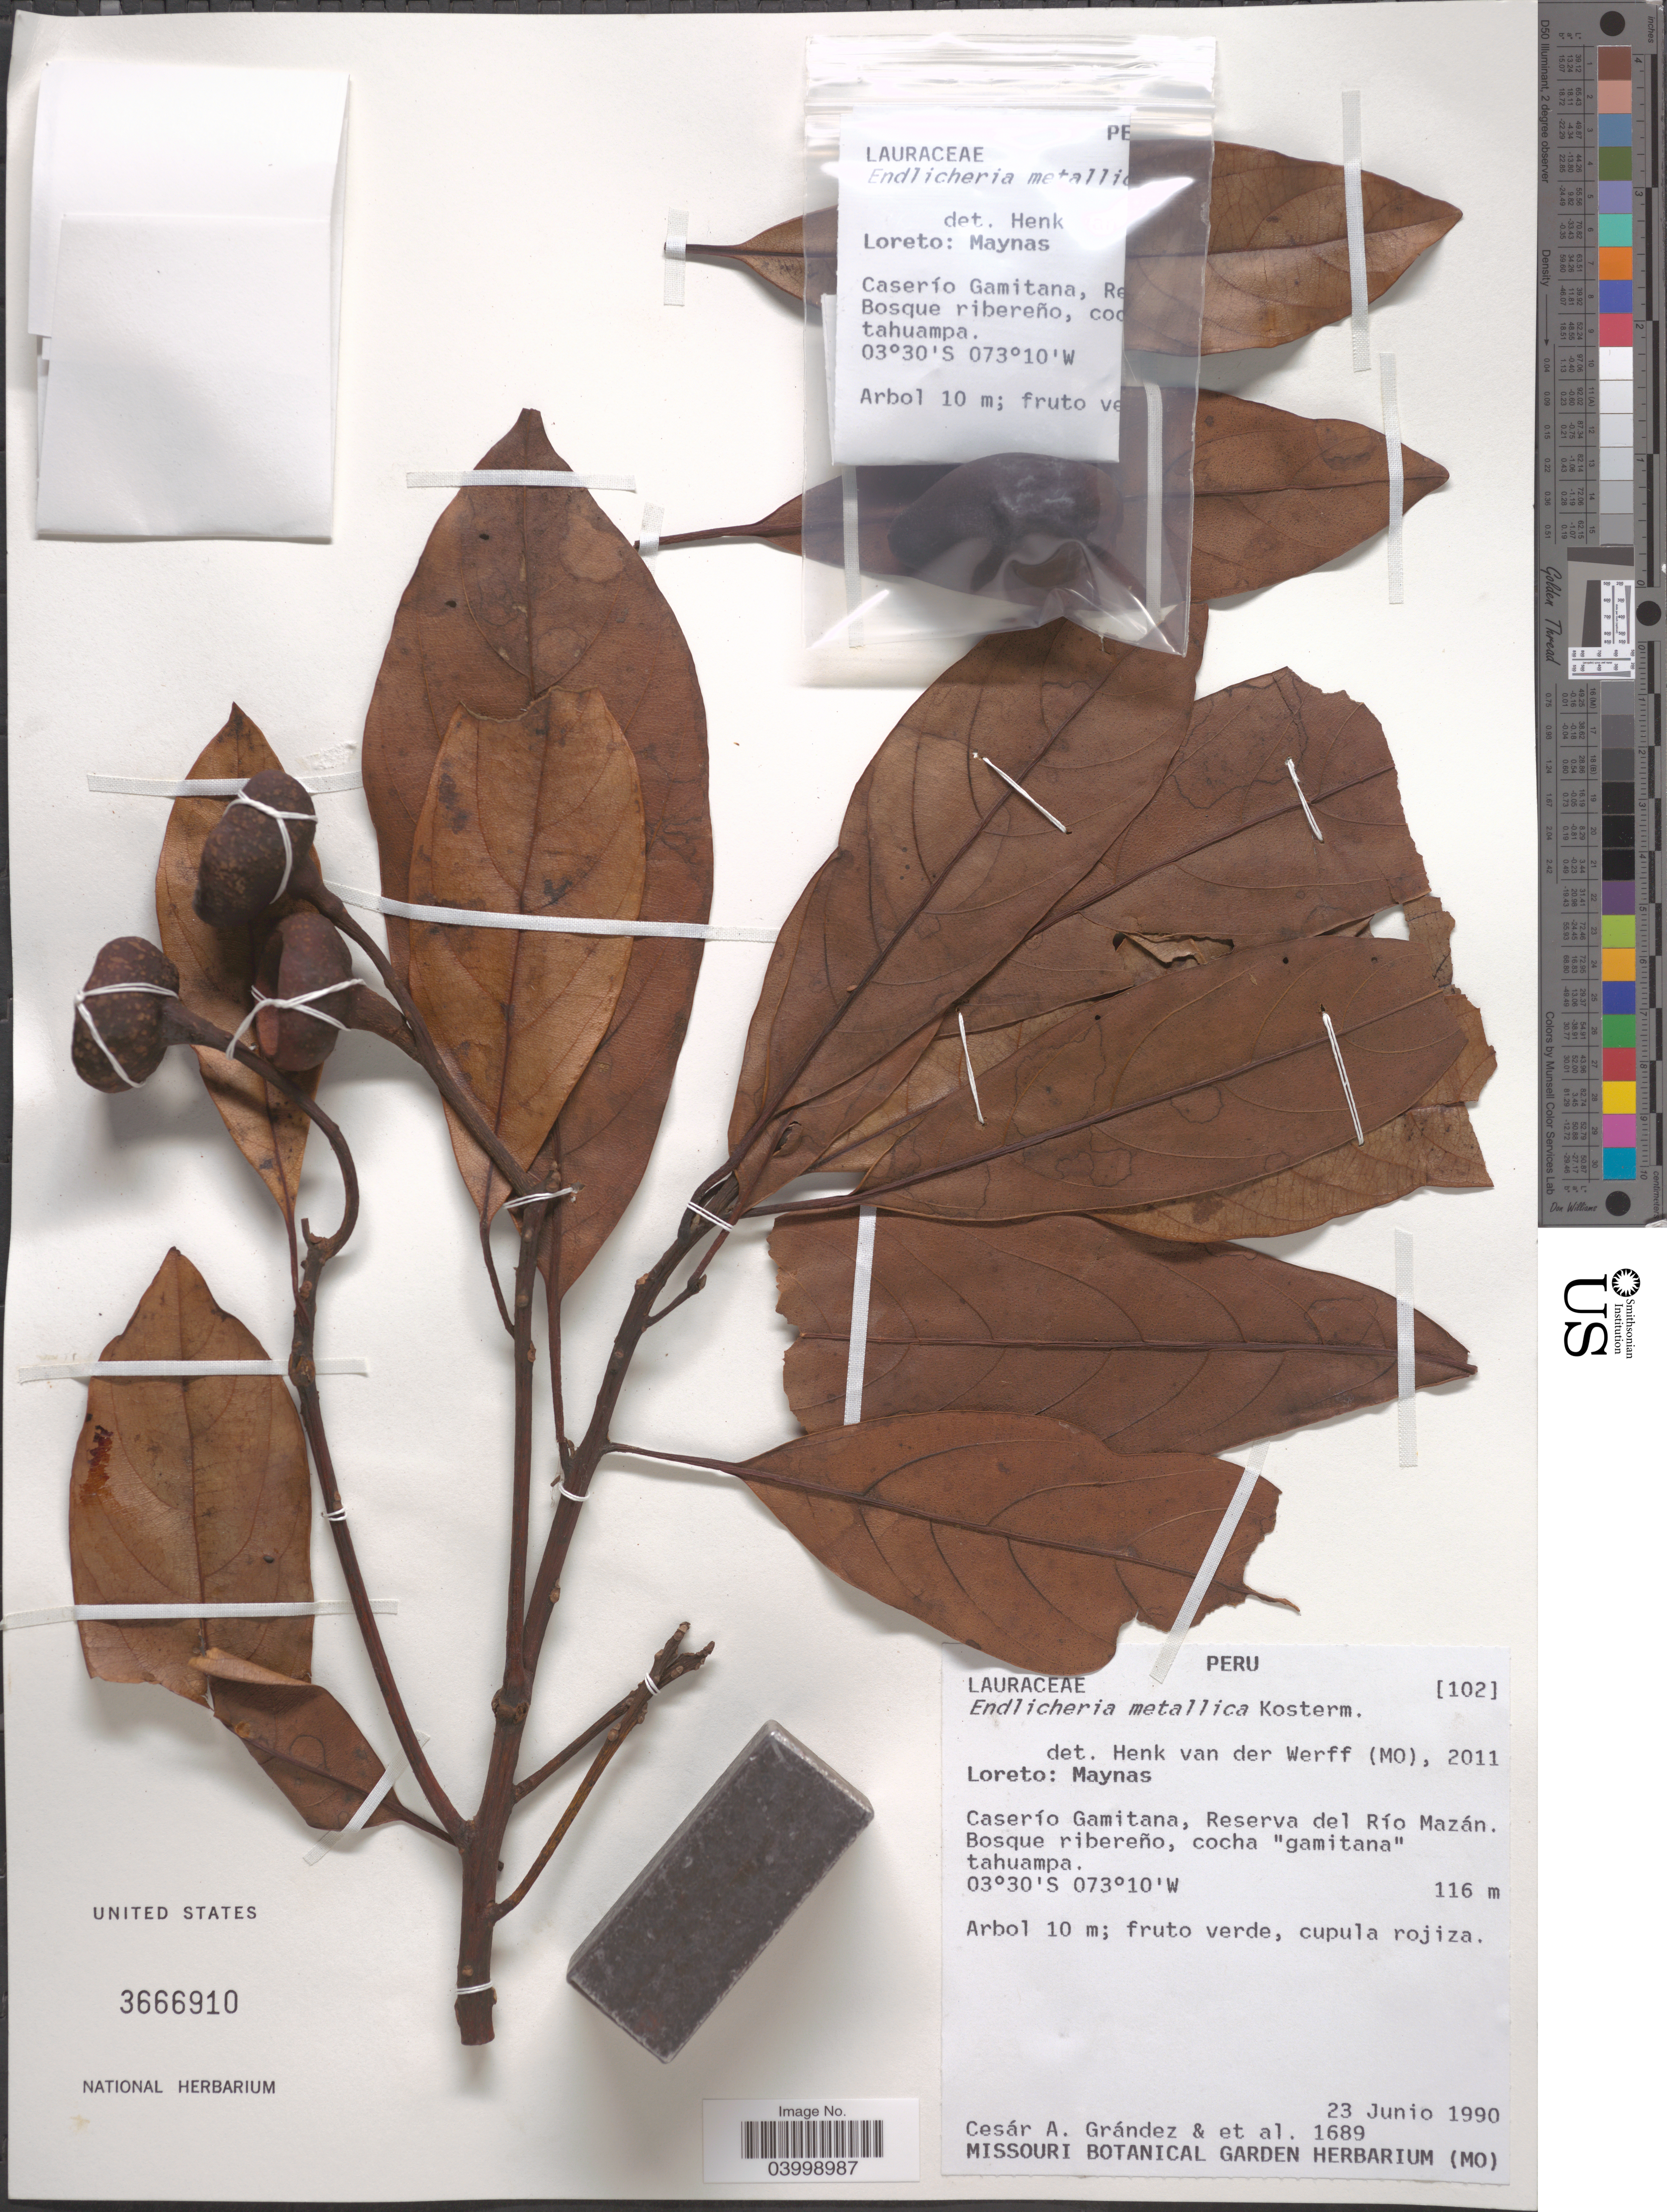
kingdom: Plantae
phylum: Tracheophyta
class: Magnoliopsida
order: Laurales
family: Lauraceae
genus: Endlicheria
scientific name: Endlicheria metallica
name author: Kosterm.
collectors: C. Grández & et al.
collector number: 1689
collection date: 1990-06-23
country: Peru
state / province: Loreto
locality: Maynas. Caserío Gamitana, Reserva del Río Mazán.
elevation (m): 116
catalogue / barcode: US 3666910